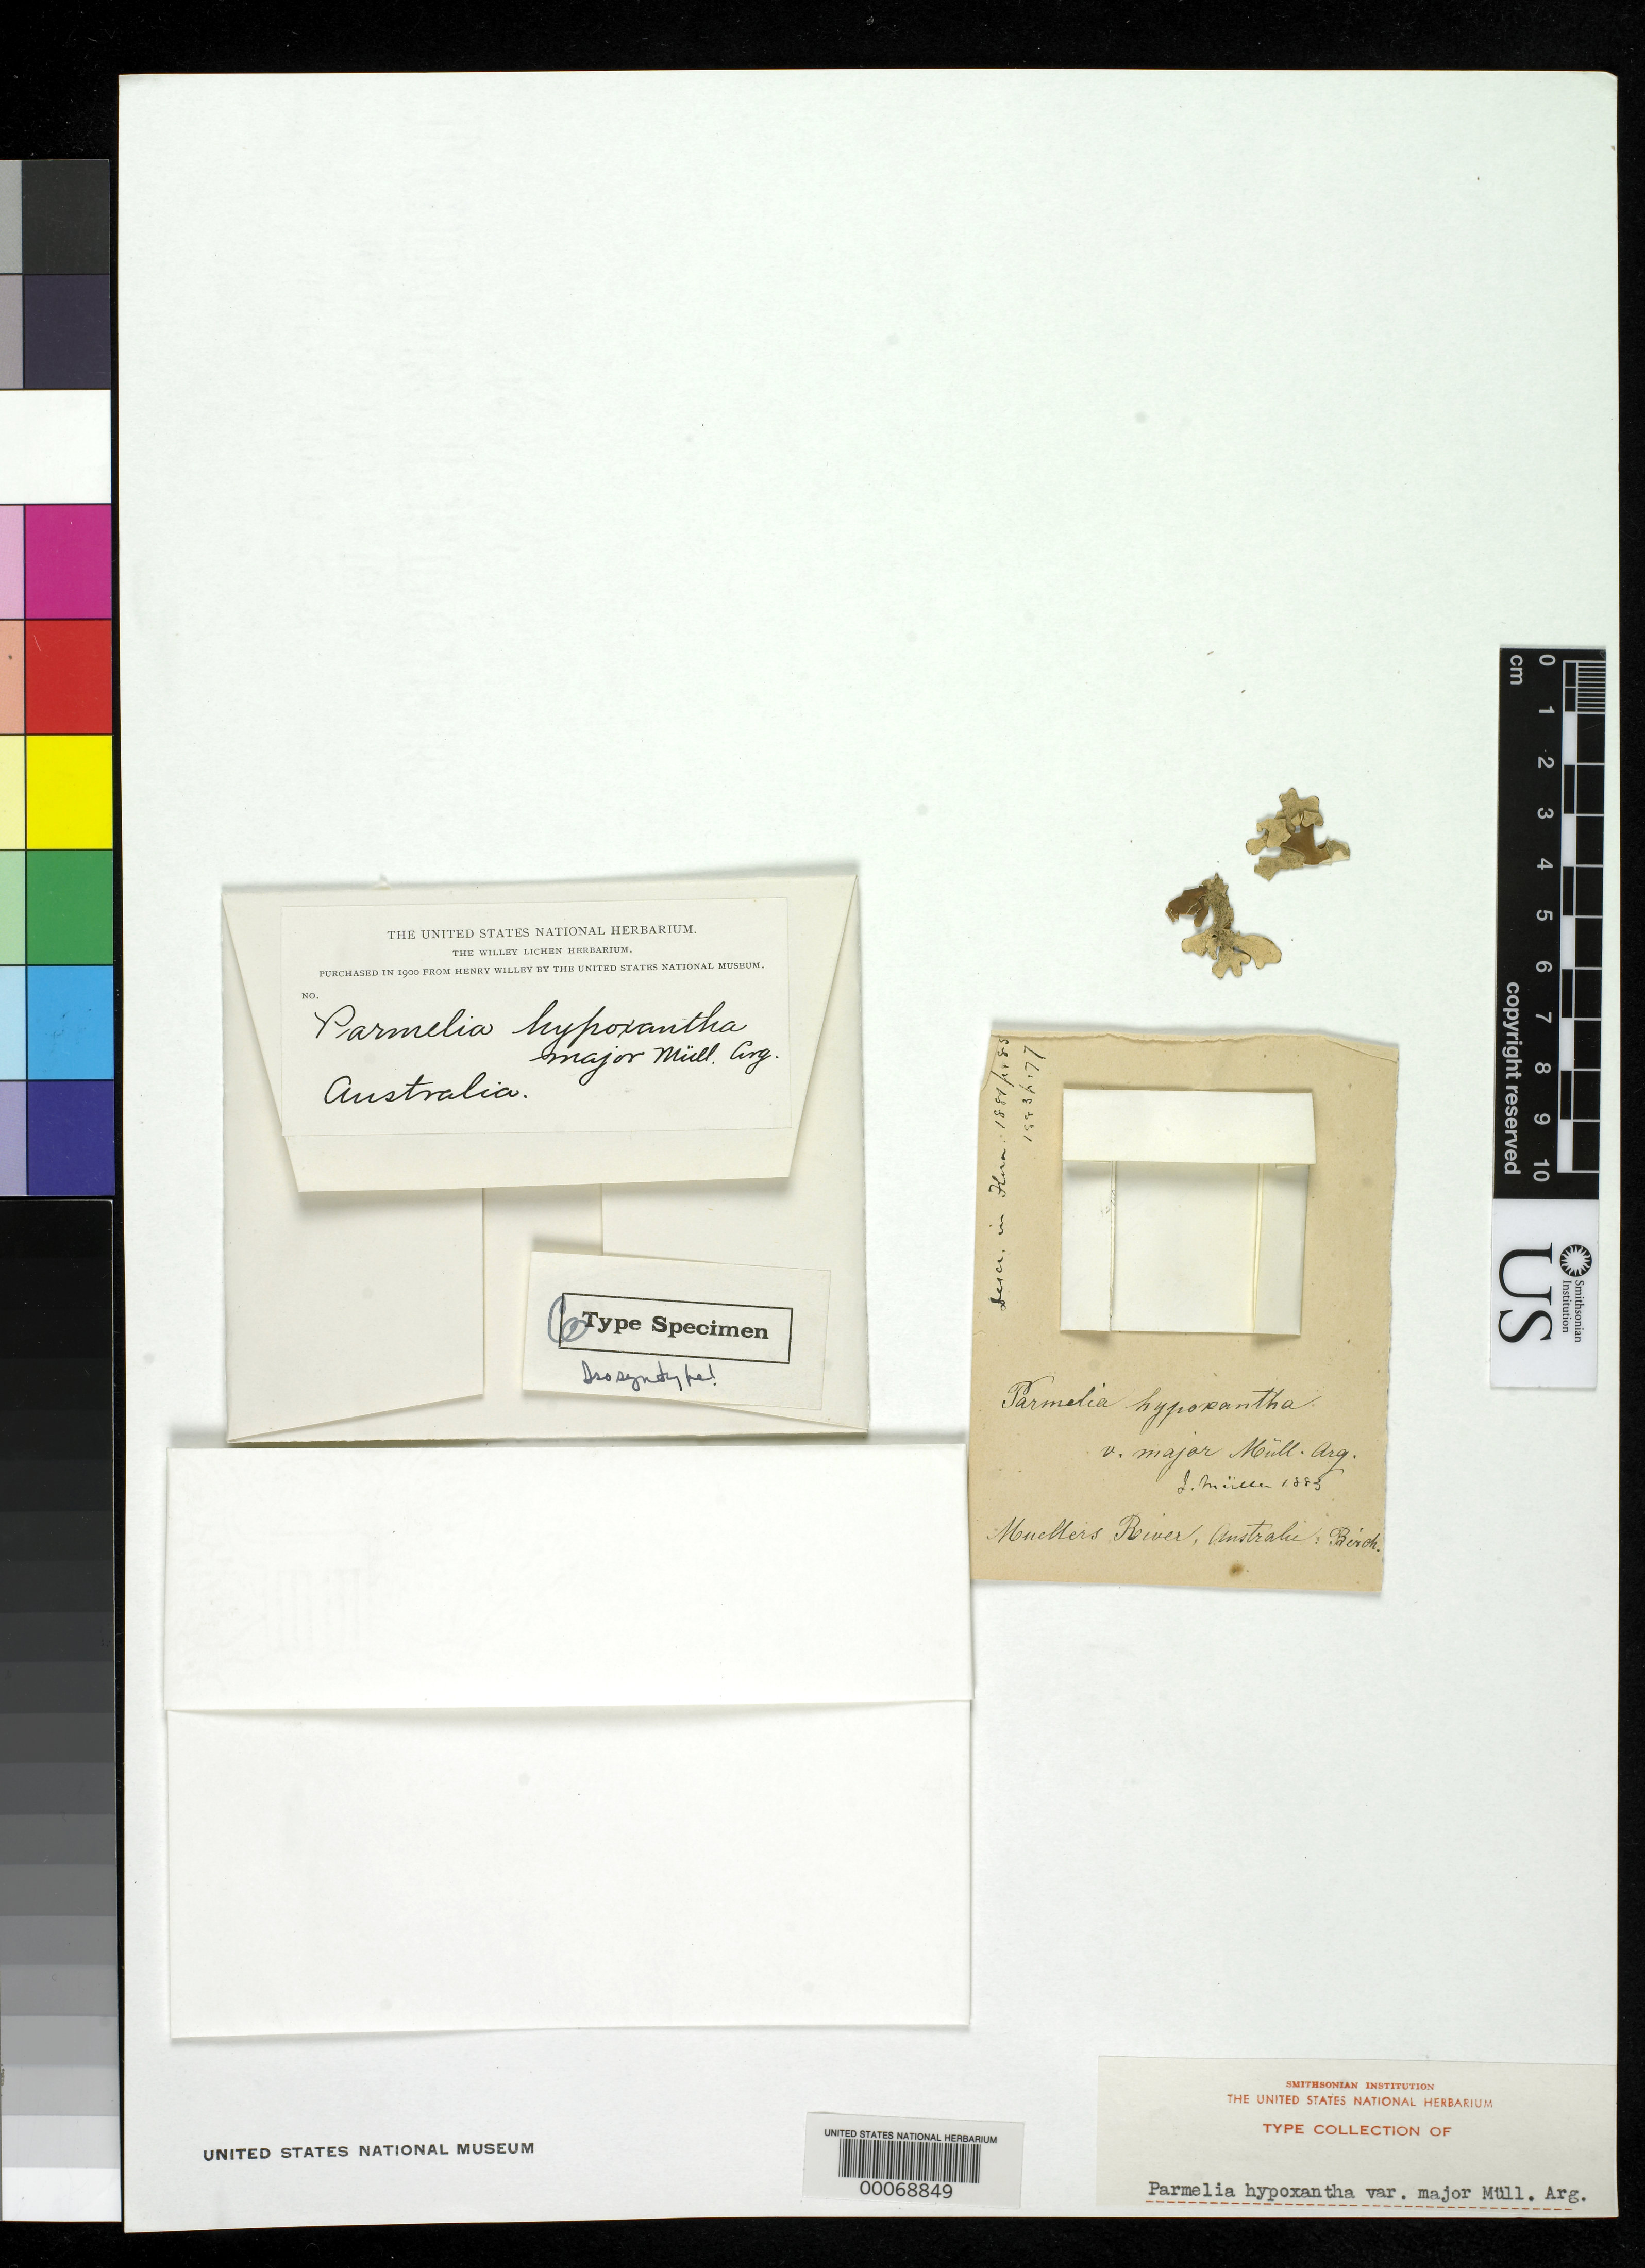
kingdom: Fungi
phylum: Ascomycota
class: Lecanoromycetes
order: Lecanorales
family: Parmeliaceae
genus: Parmelia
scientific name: Parmelia hypoxantha var. major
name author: Müll. Arg.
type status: Isosyntype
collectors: C. Birch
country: Australia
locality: Mueller's River.